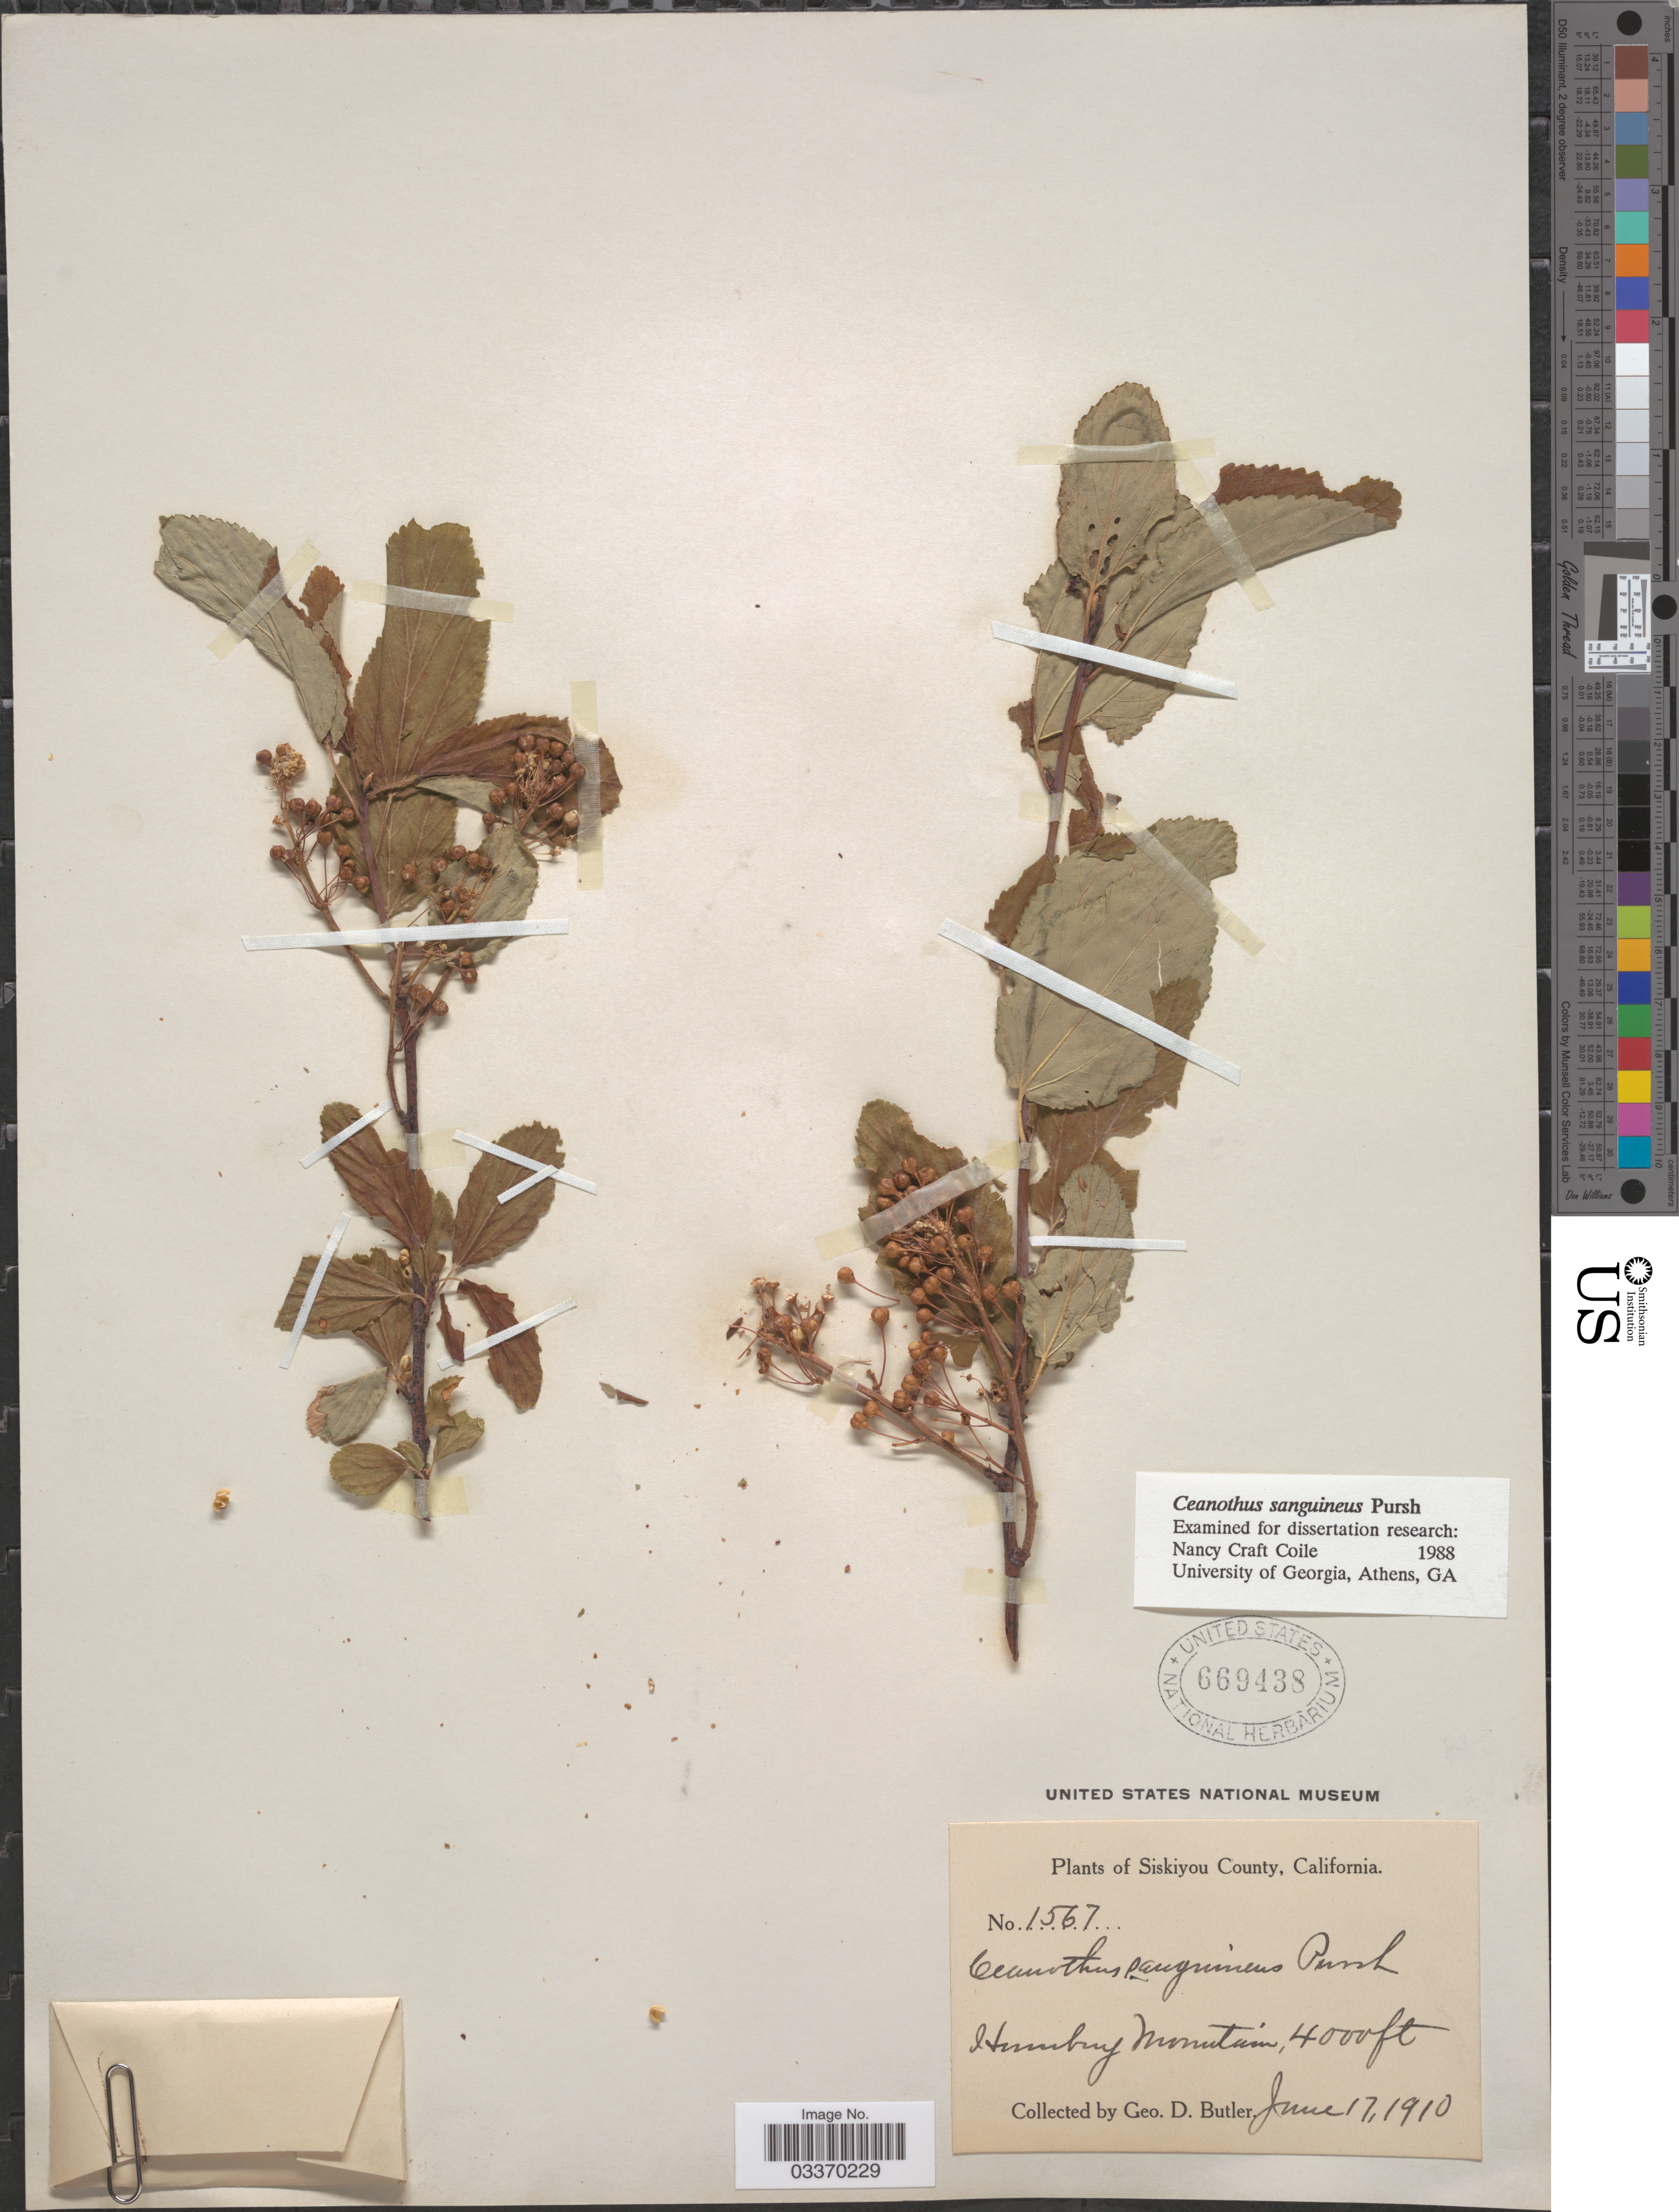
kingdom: Plantae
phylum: Tracheophyta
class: Magnoliopsida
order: Rosales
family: Rhamnaceae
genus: Ceanothus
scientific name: Ceanothus sanguineus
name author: Pursh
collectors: G. D. Butler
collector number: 1567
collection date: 1910-06-17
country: United States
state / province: California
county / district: Siskiyou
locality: Siskiyou County, Humbug Mountain.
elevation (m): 1219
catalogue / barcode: US 669438